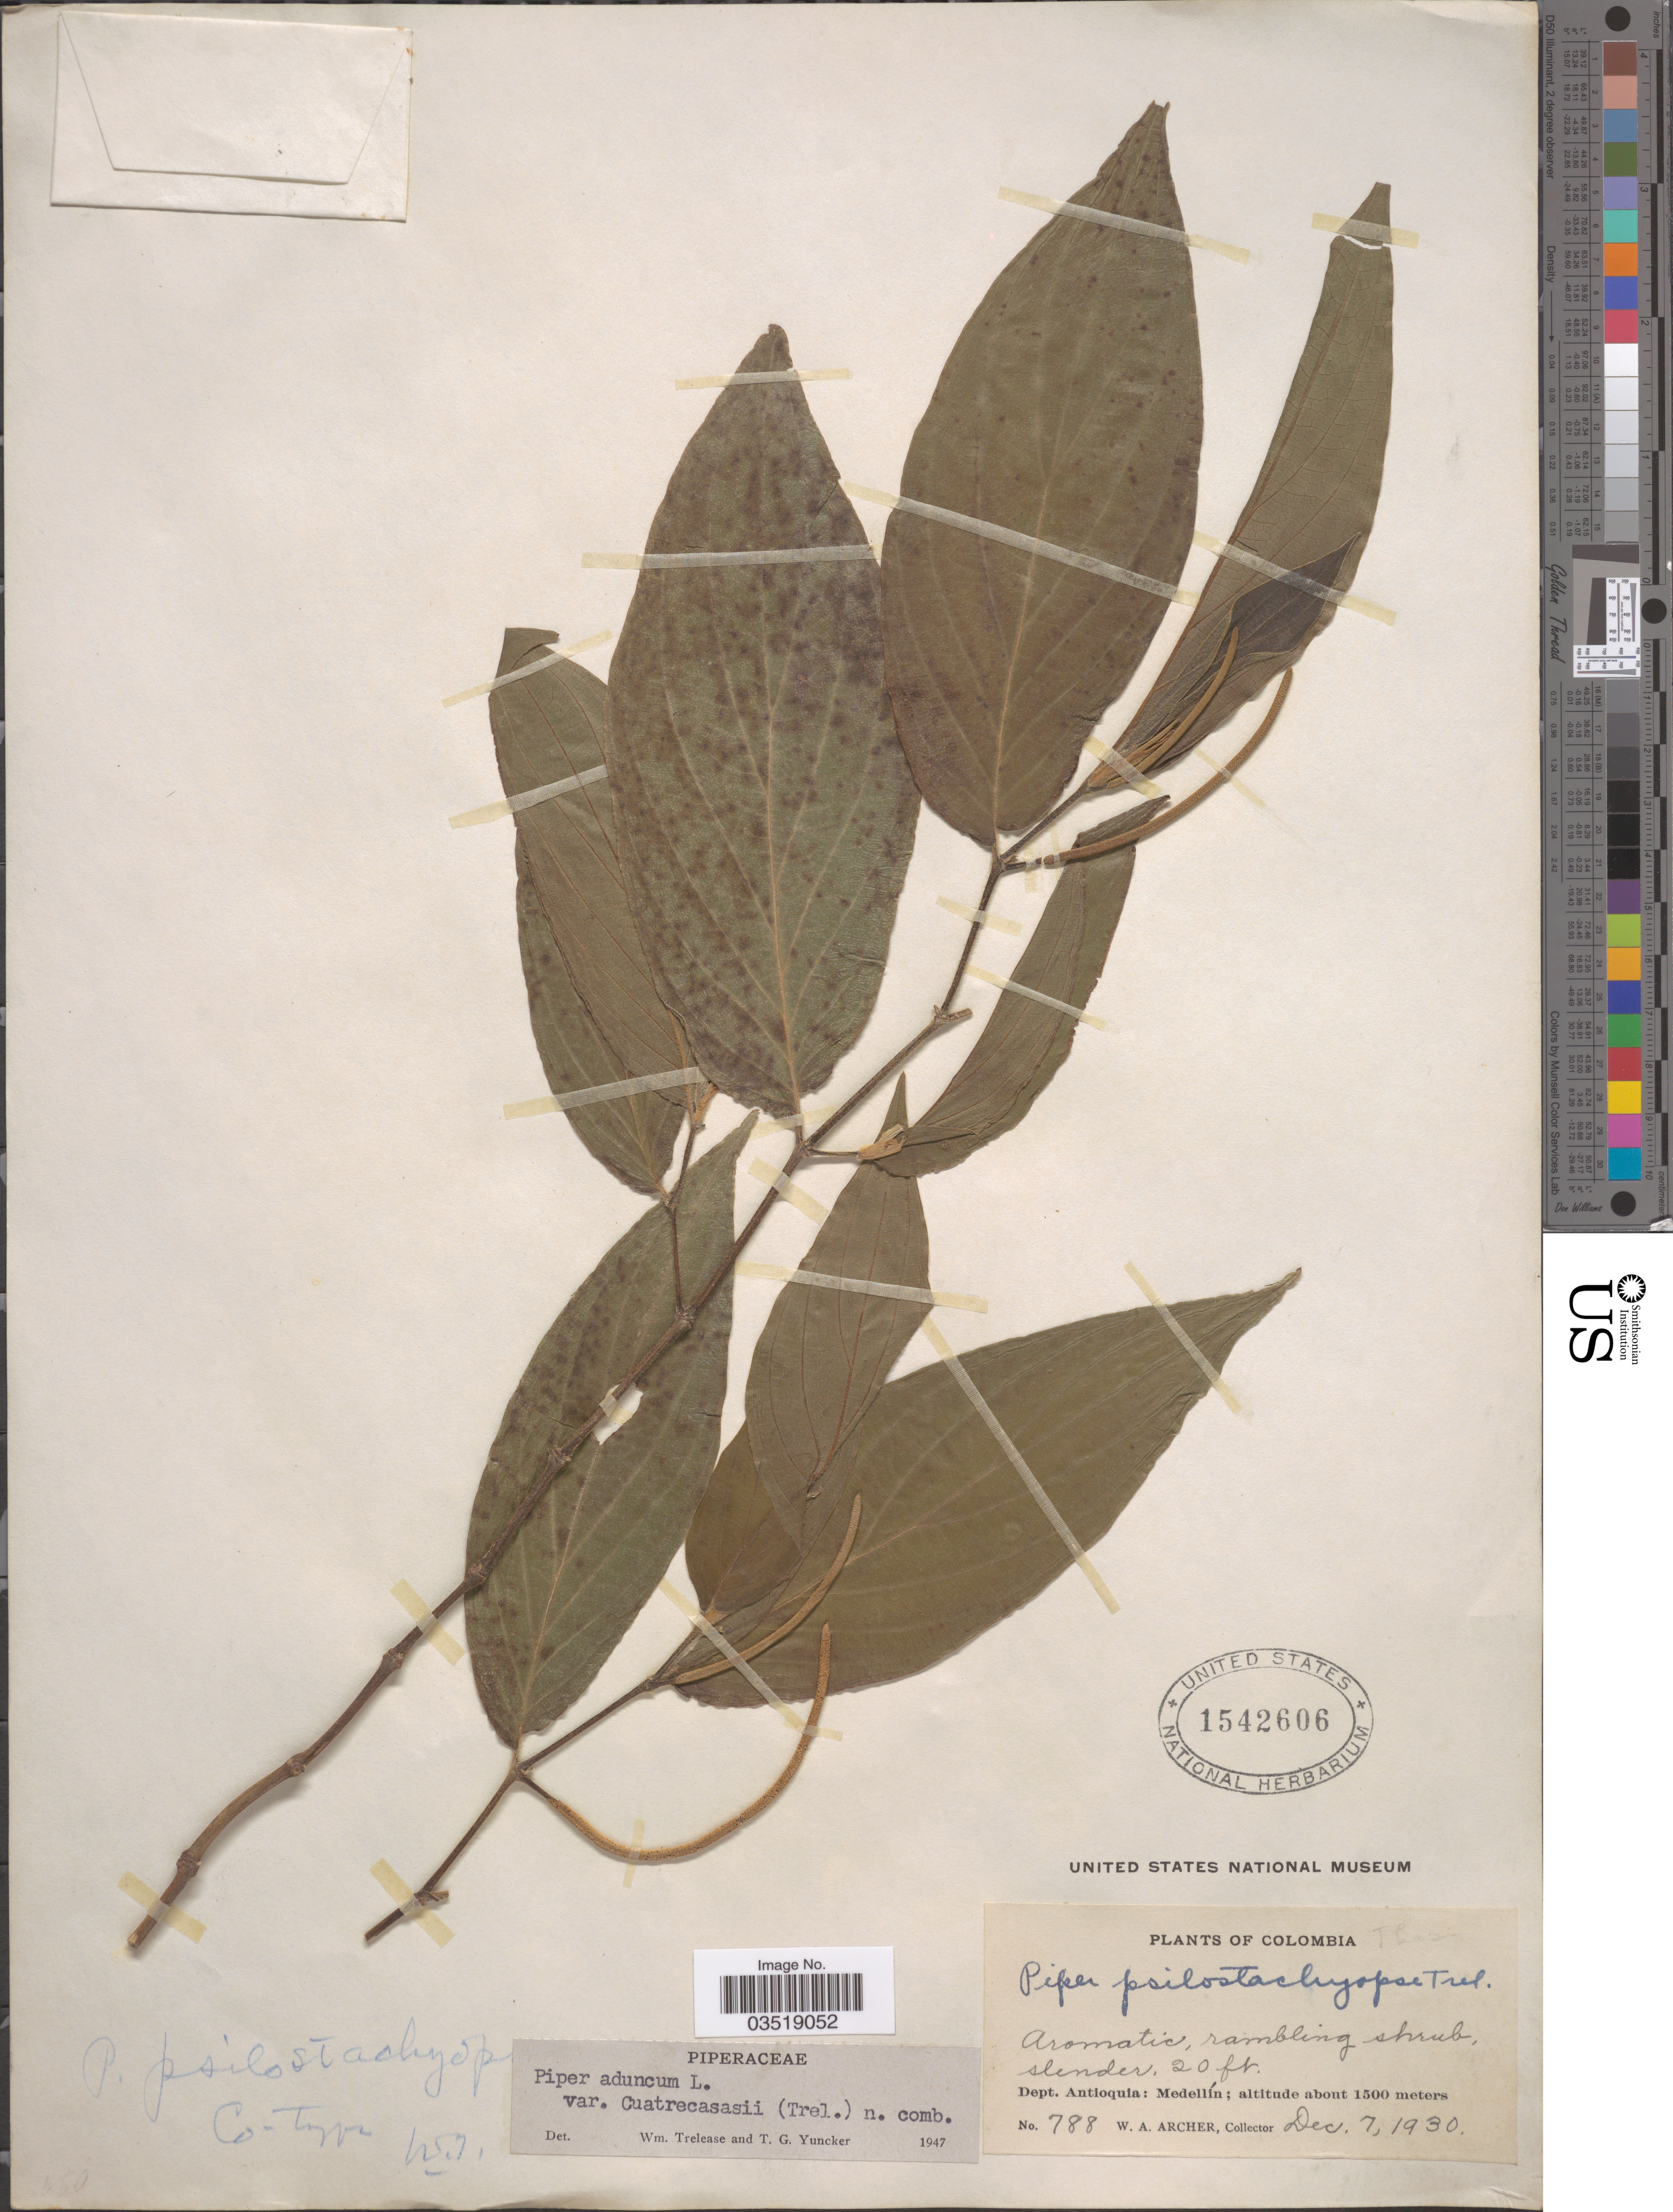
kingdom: Plantae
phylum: Tracheophyta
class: Magnoliopsida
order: Piperales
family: Piperaceae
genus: Piper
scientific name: Piper aduncum var. cordulatum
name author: L.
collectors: W. Archer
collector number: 788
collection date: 1930-12-07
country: Colombia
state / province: Antioquia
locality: Dept. Antioquia: Medellín.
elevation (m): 1500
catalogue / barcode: US 1542606